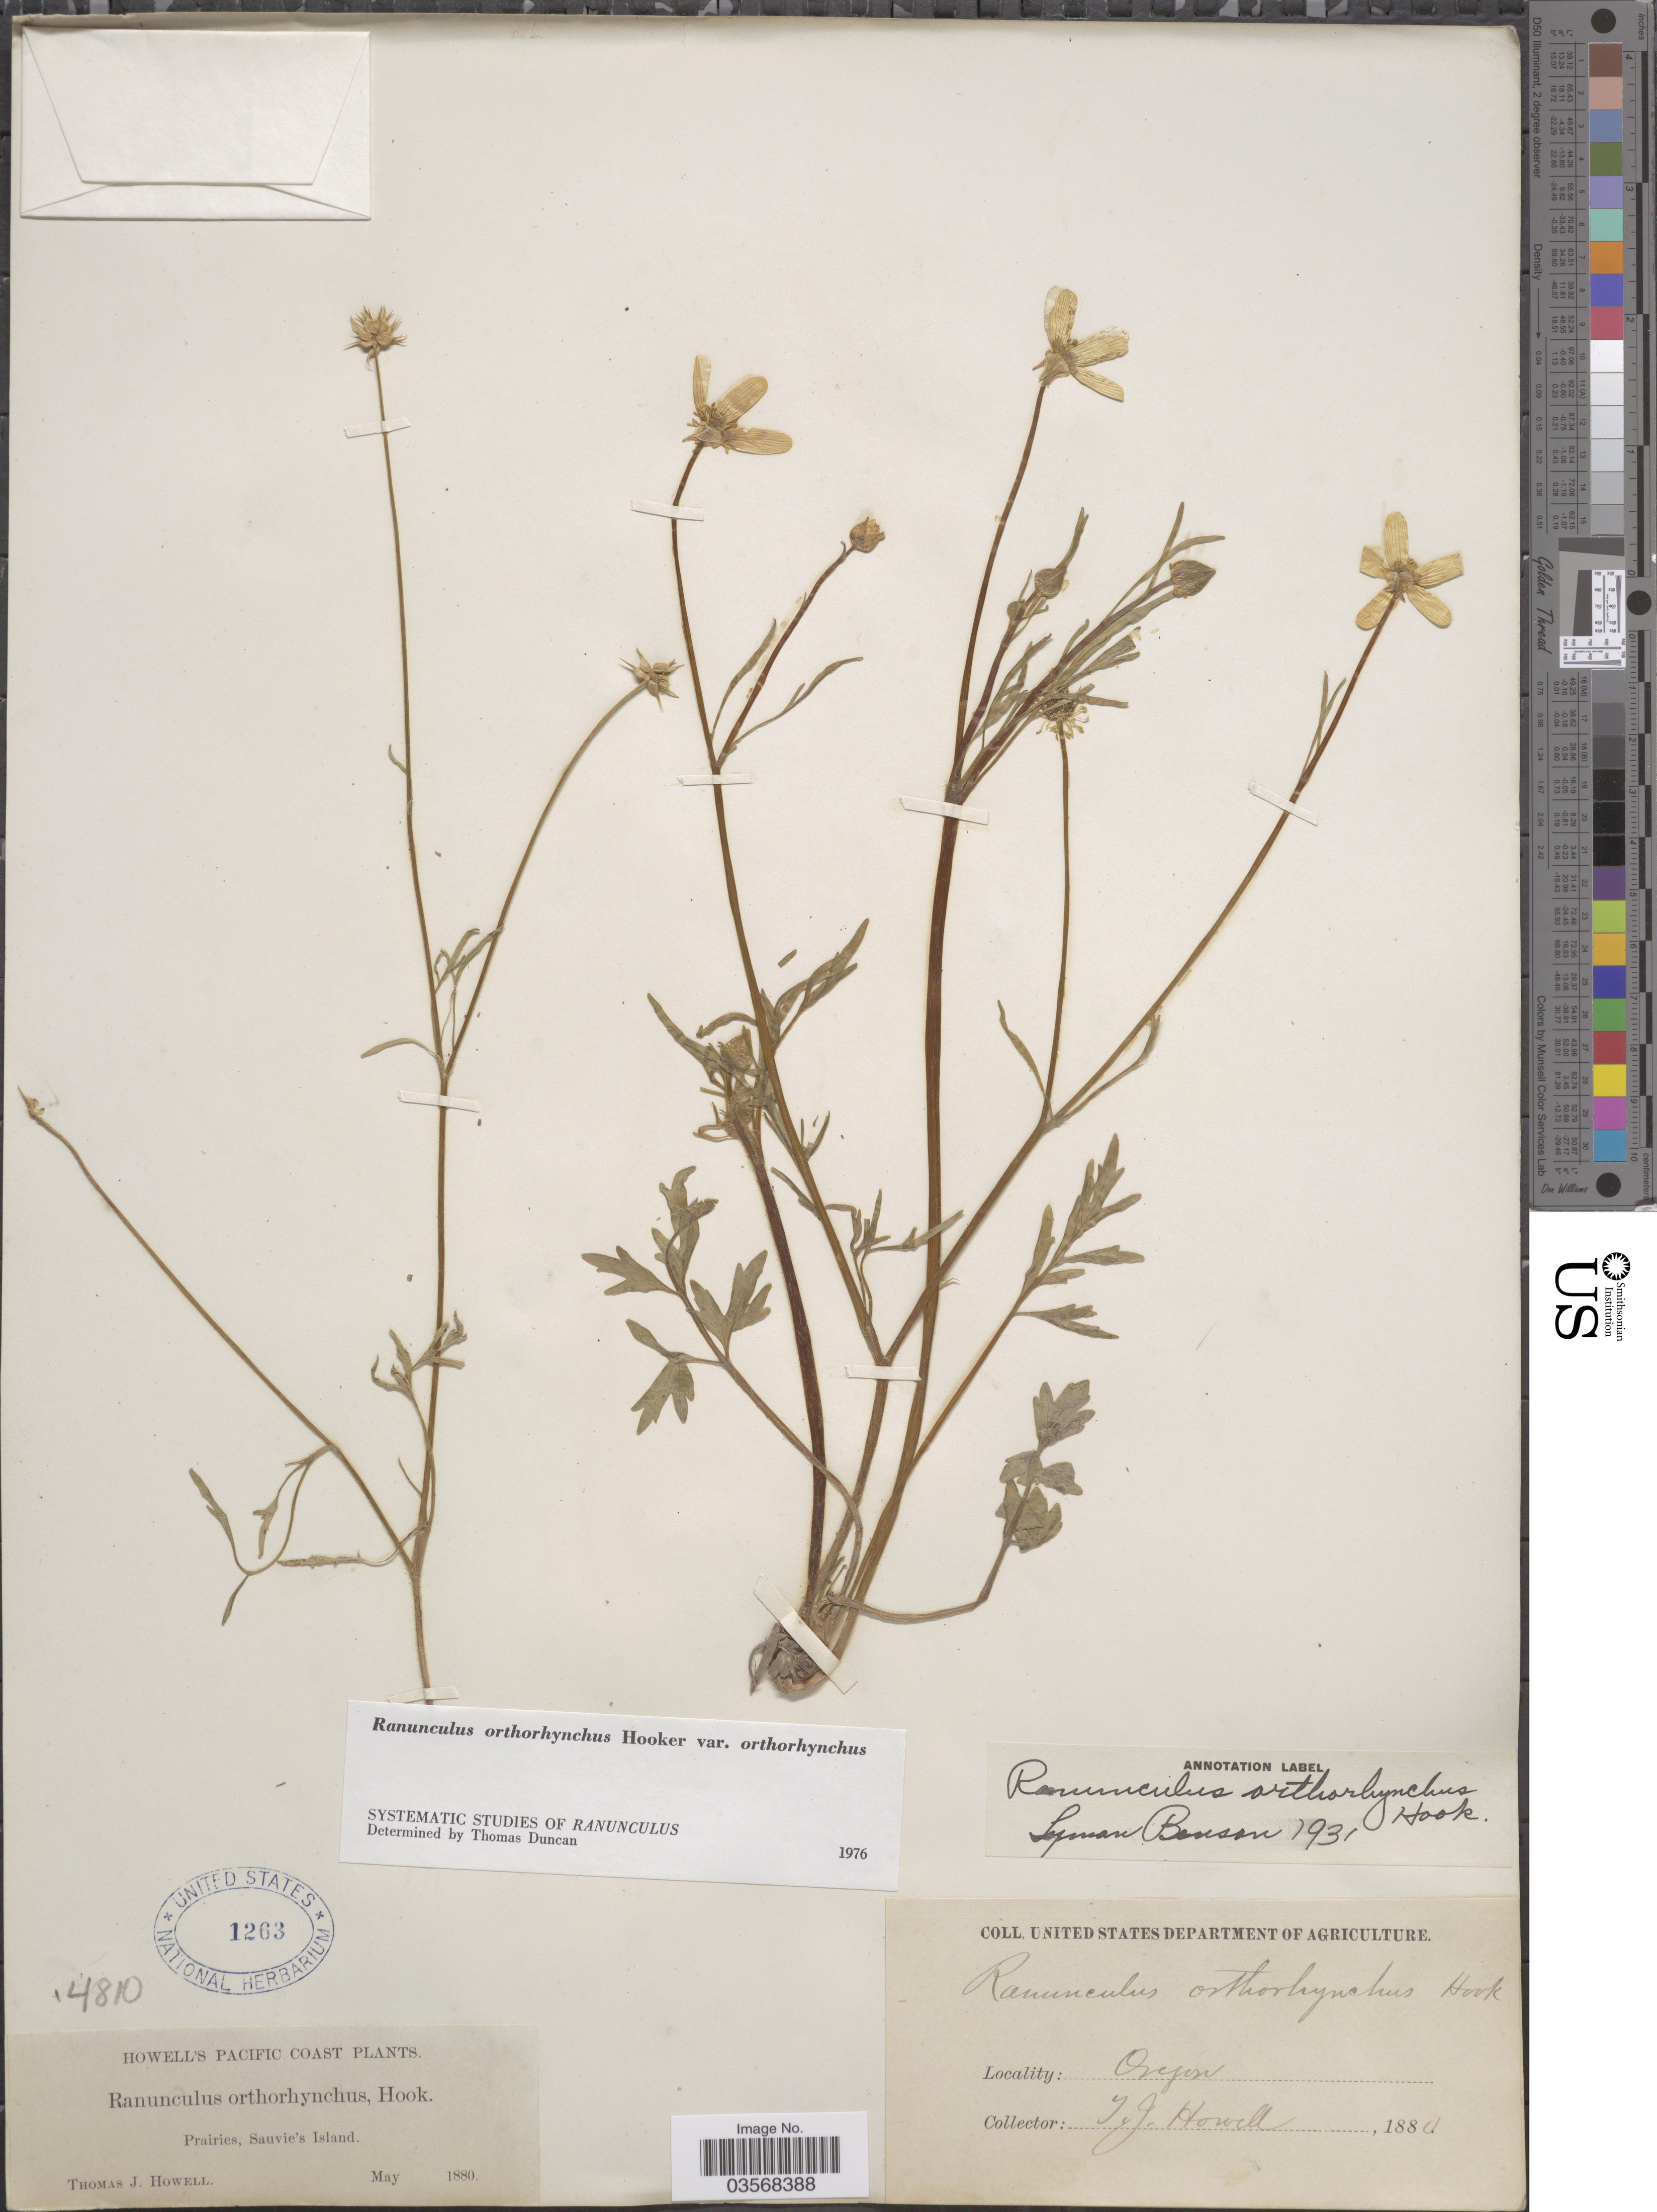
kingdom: Plantae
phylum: Tracheophyta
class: Magnoliopsida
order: Ranunculales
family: Ranunculaceae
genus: Ranunculus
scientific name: Ranunculus orthorhynchus var. orthorhynchus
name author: Hook.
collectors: T. J. Howell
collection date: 1880-05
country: United States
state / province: Oregon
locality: Pacific Coast. Prairies, Sauvie's Island.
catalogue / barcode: US 1263